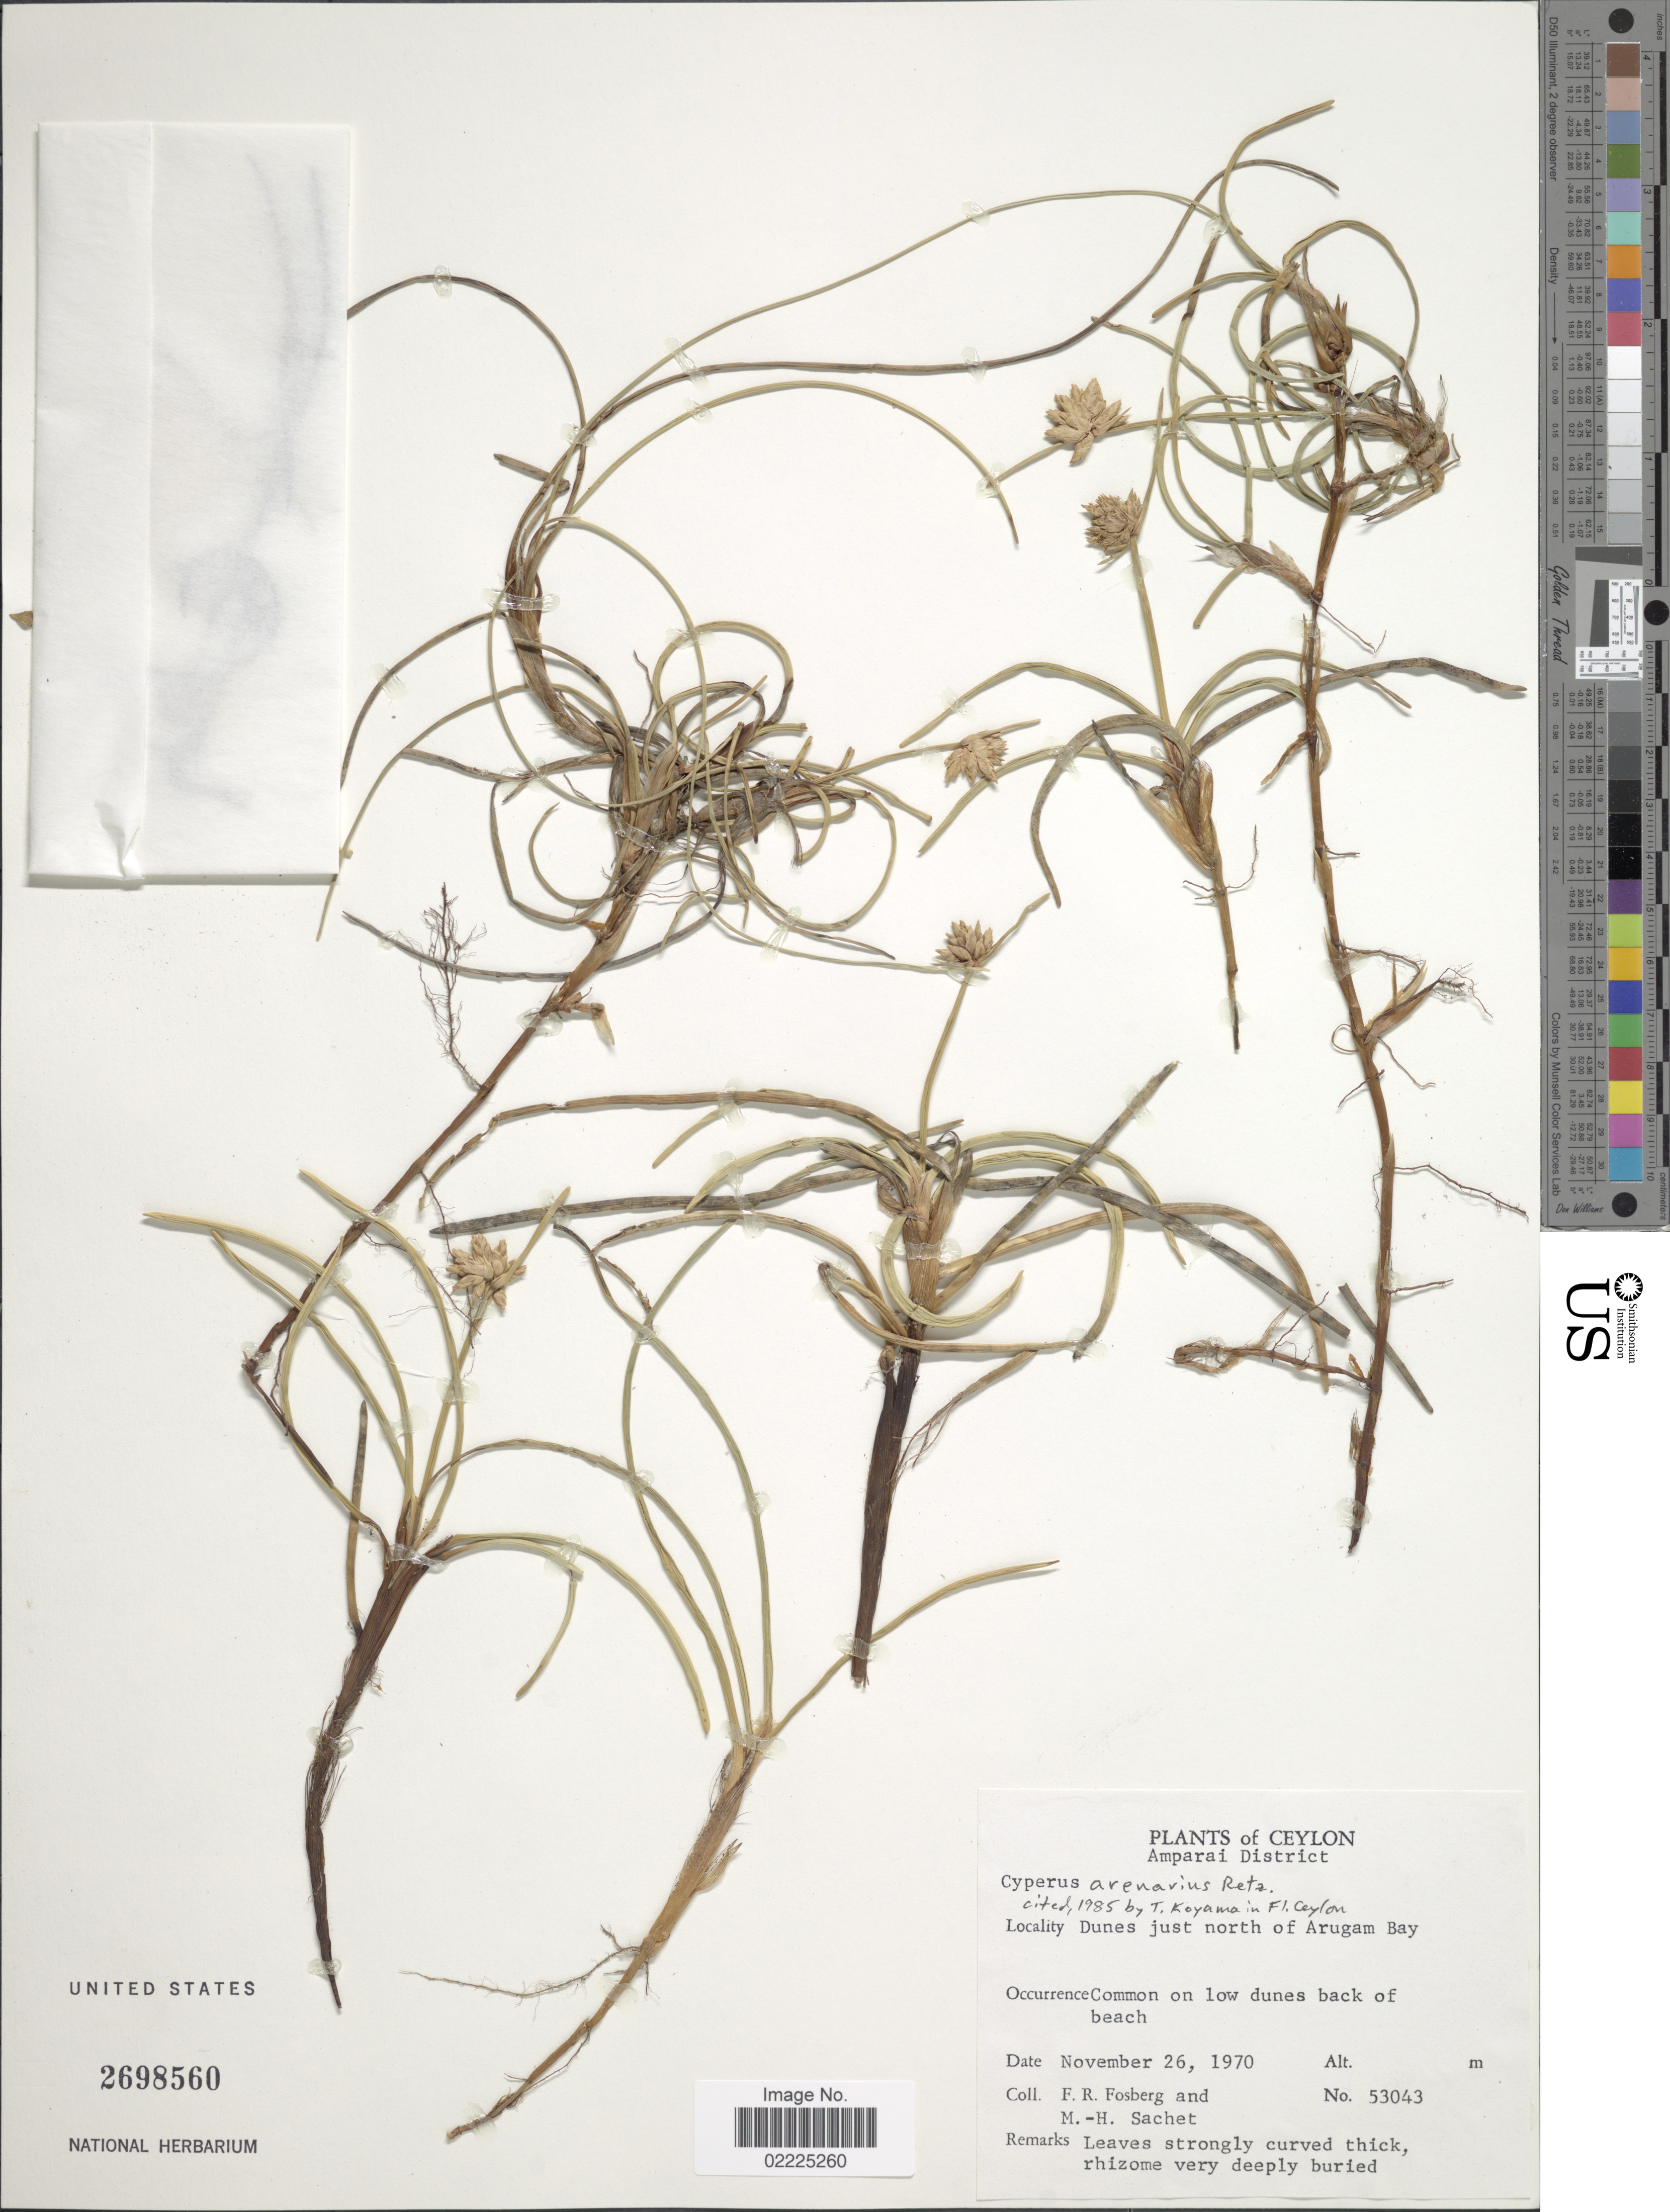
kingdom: Plantae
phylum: Tracheophyta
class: Liliopsida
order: Poales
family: Cyperaceae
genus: Cyperus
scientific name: Cyperus arenarius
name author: Retz.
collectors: F. R. Fosberg & M.-H. Sachet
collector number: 53043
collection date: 1970-11-26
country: Sri Lanka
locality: Ceylon, Amparai District, Dunes just north of Arugam Bay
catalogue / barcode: US 2698560